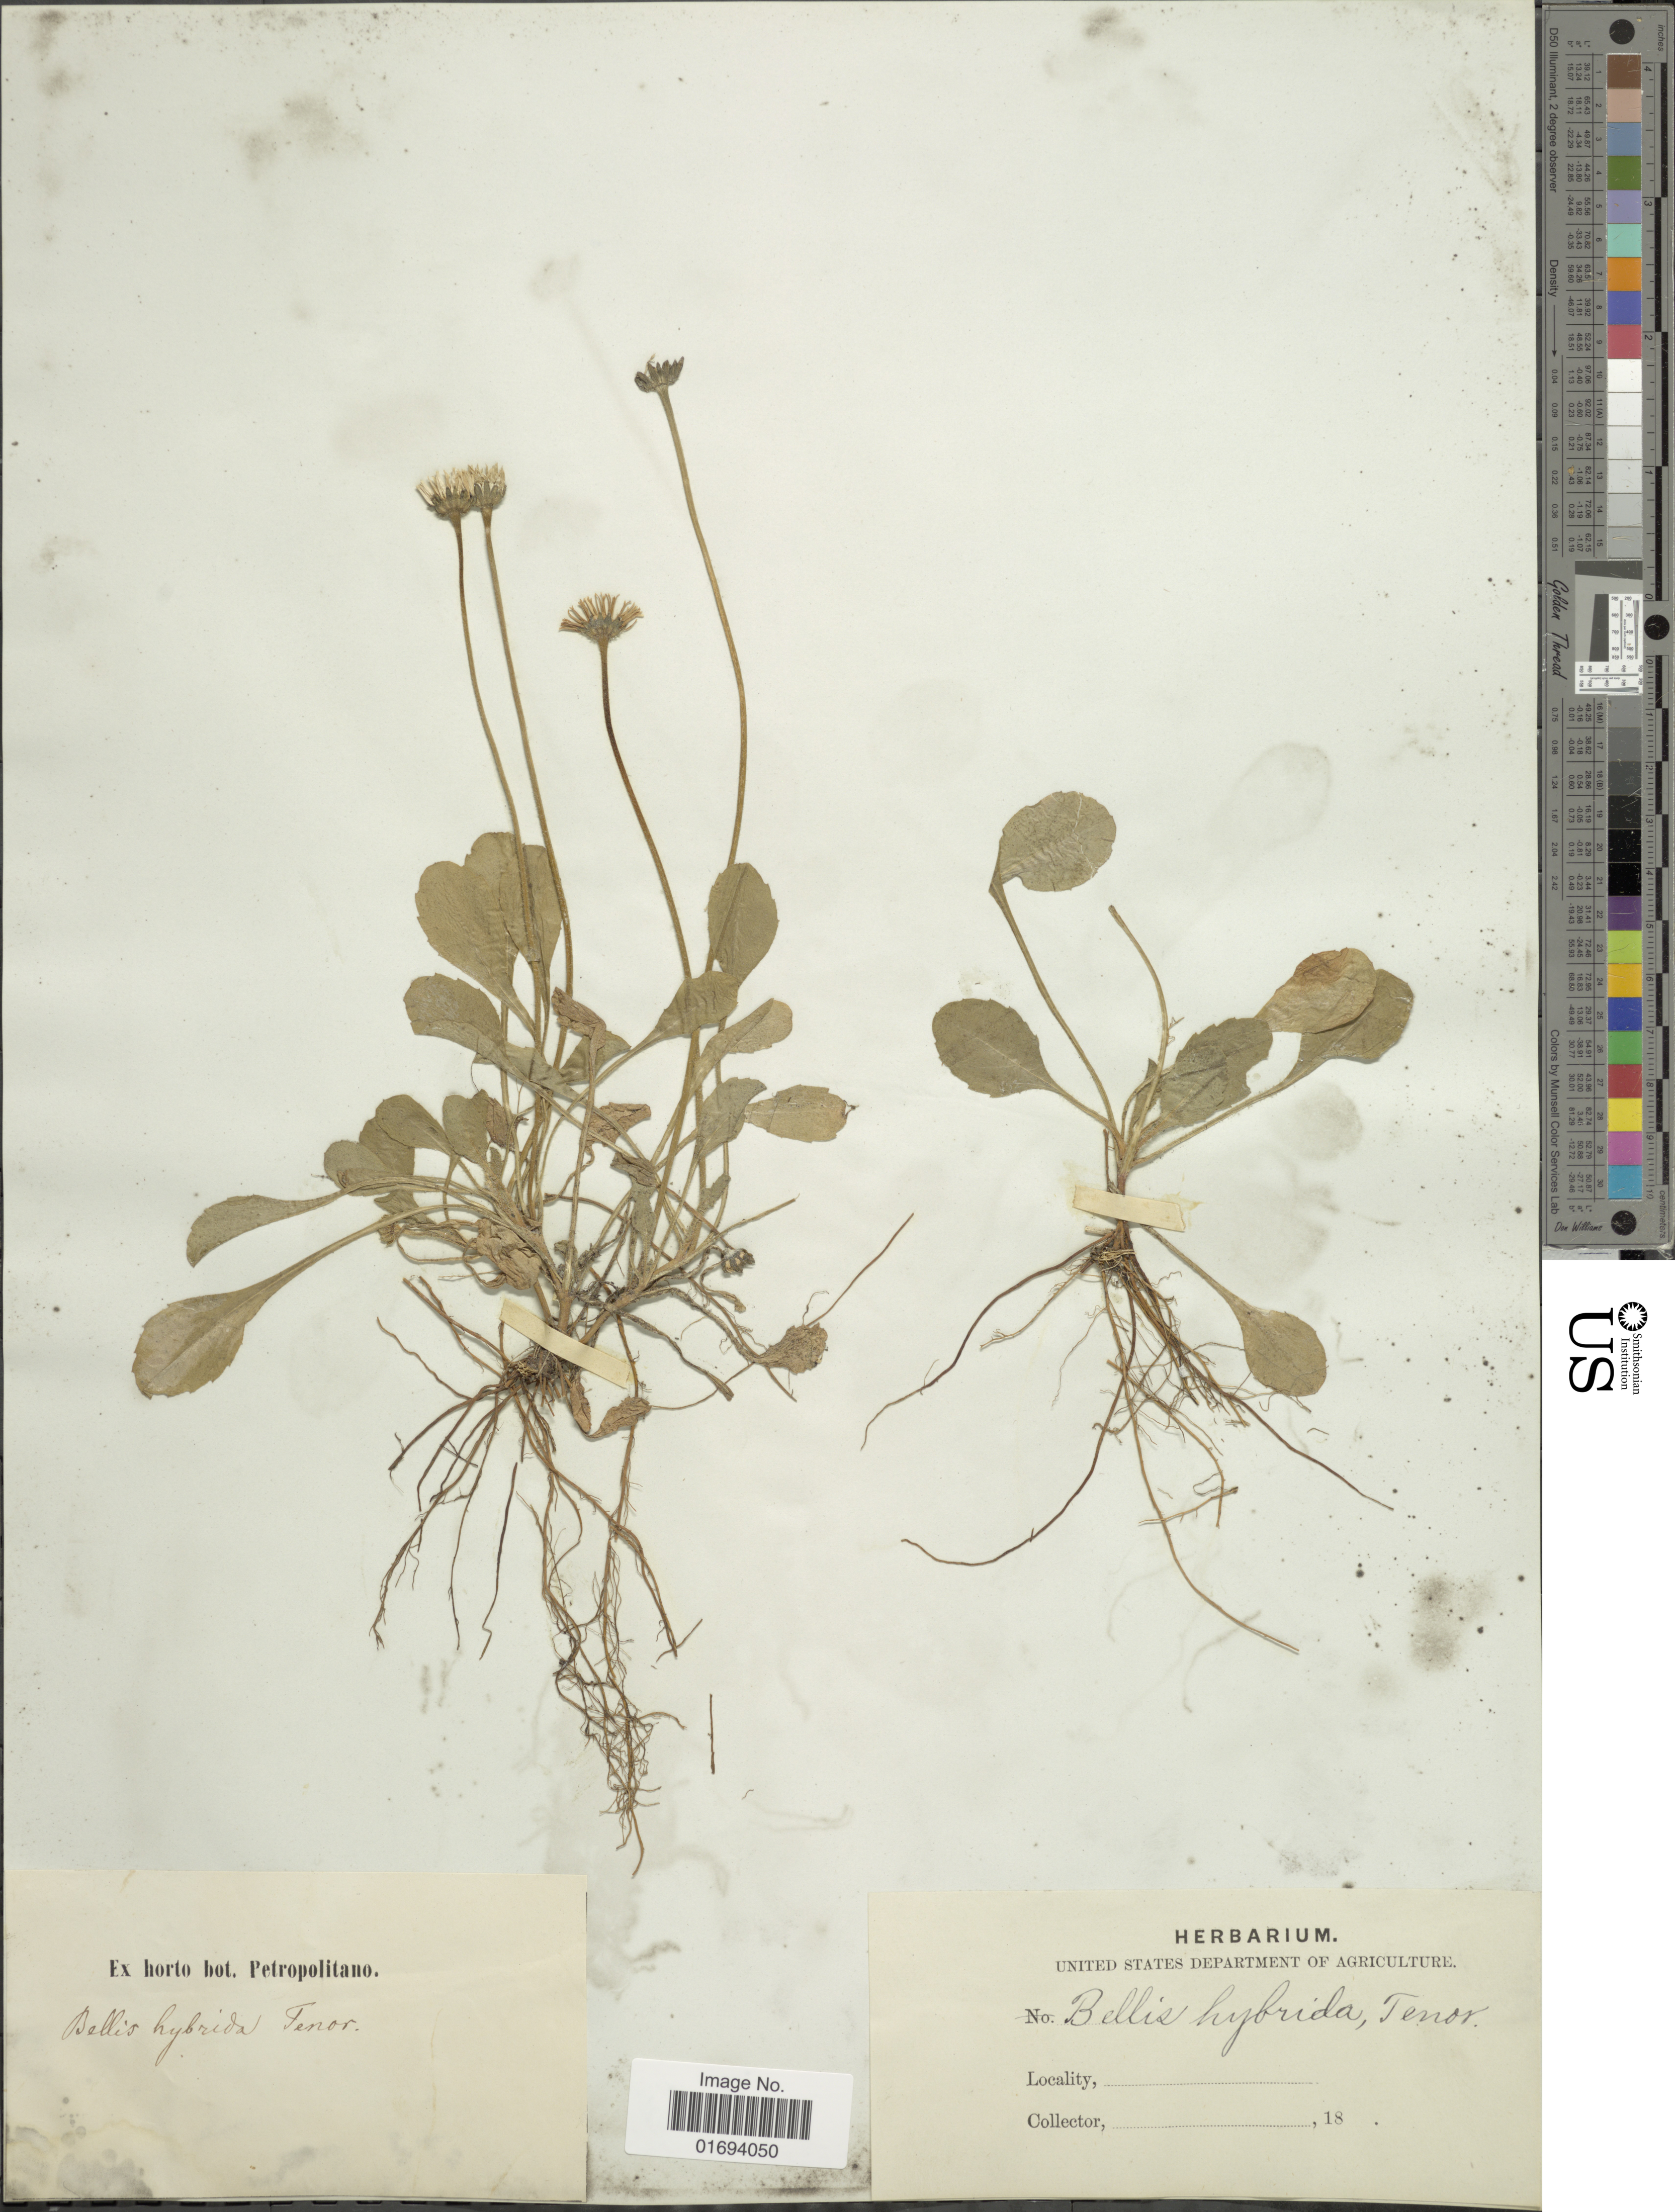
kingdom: Plantae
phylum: Tracheophyta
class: Magnoliopsida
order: Asterales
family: Asteraceae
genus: Bellis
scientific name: Bellis hybrida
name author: Ten.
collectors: ex Horto Bot. Petropolitano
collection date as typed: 18